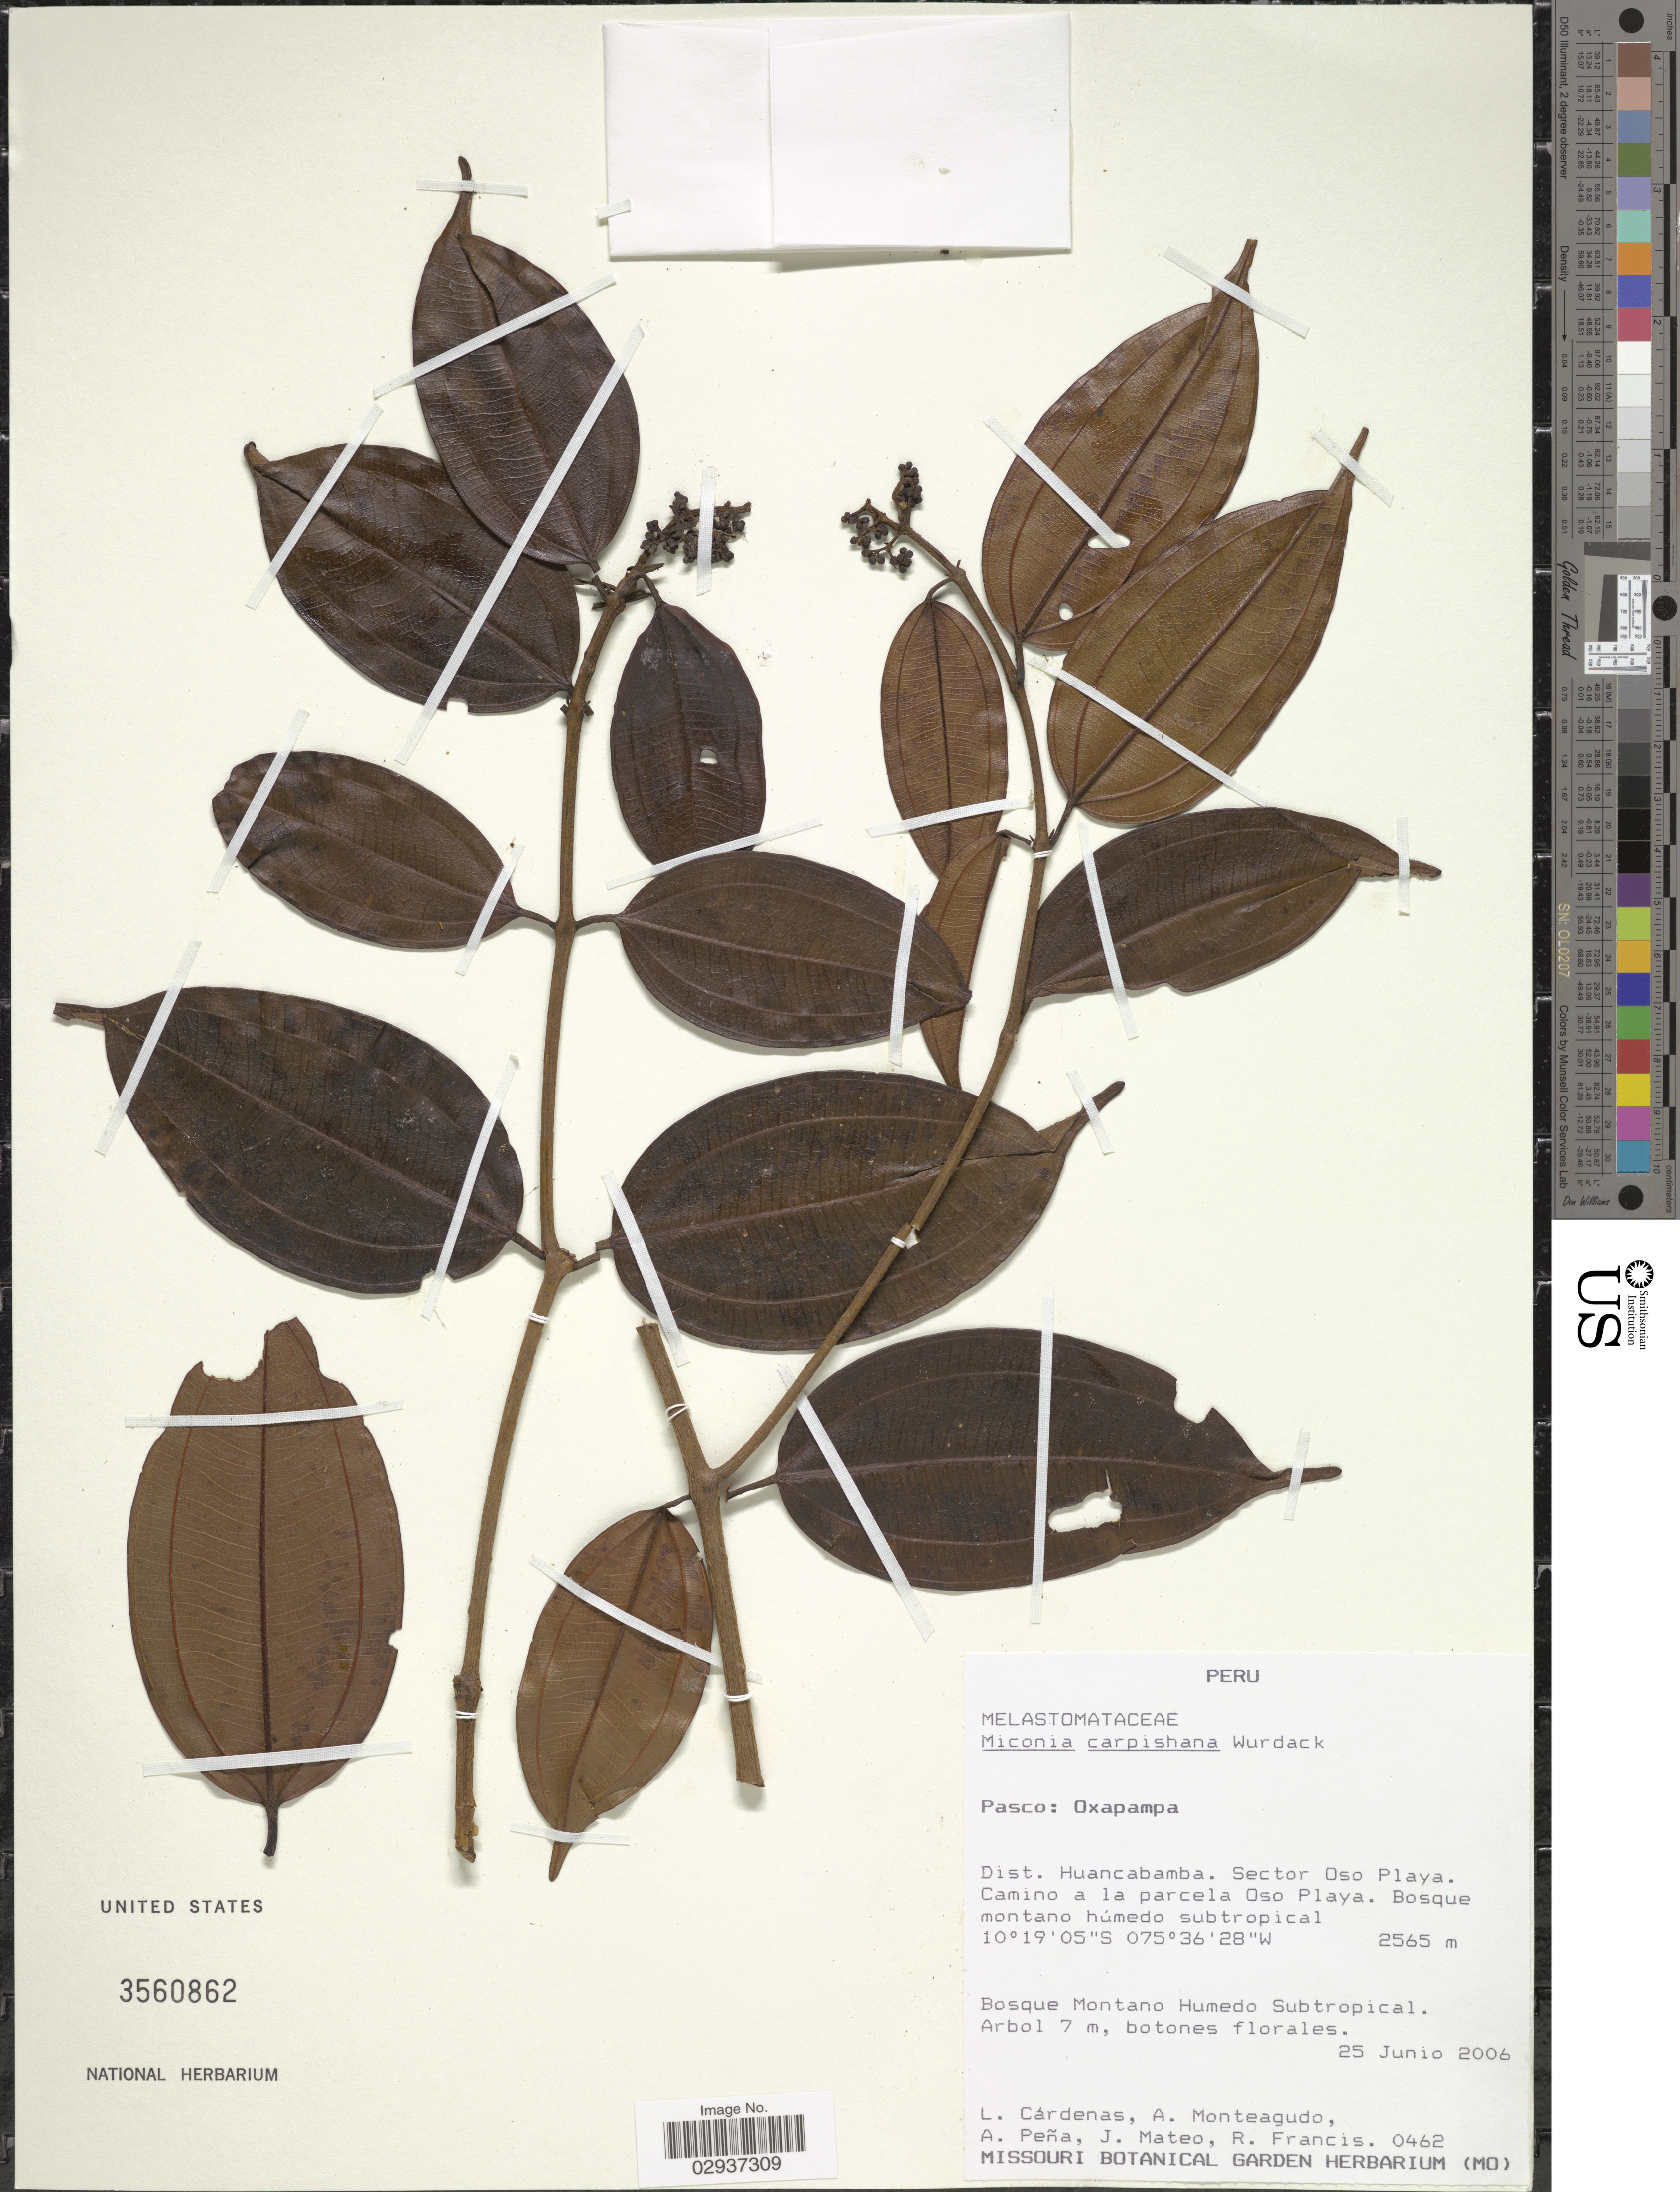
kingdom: Plantae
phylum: Tracheophyta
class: Magnoliopsida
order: Myrtales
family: Melastomataceae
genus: Miconia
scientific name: Miconia carpishana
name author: Wurdack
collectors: L. Cárdenas, A. Monteagudo, A. Peña, J. Mateo & R. Francis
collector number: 0462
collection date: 2006-06-25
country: Peru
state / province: Pasco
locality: Pasco: Oxapampa. Dist. Huancabamba. Sector Oso Playa. Camino a la parcela Oso Playa.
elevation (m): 2565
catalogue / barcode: US 3560862